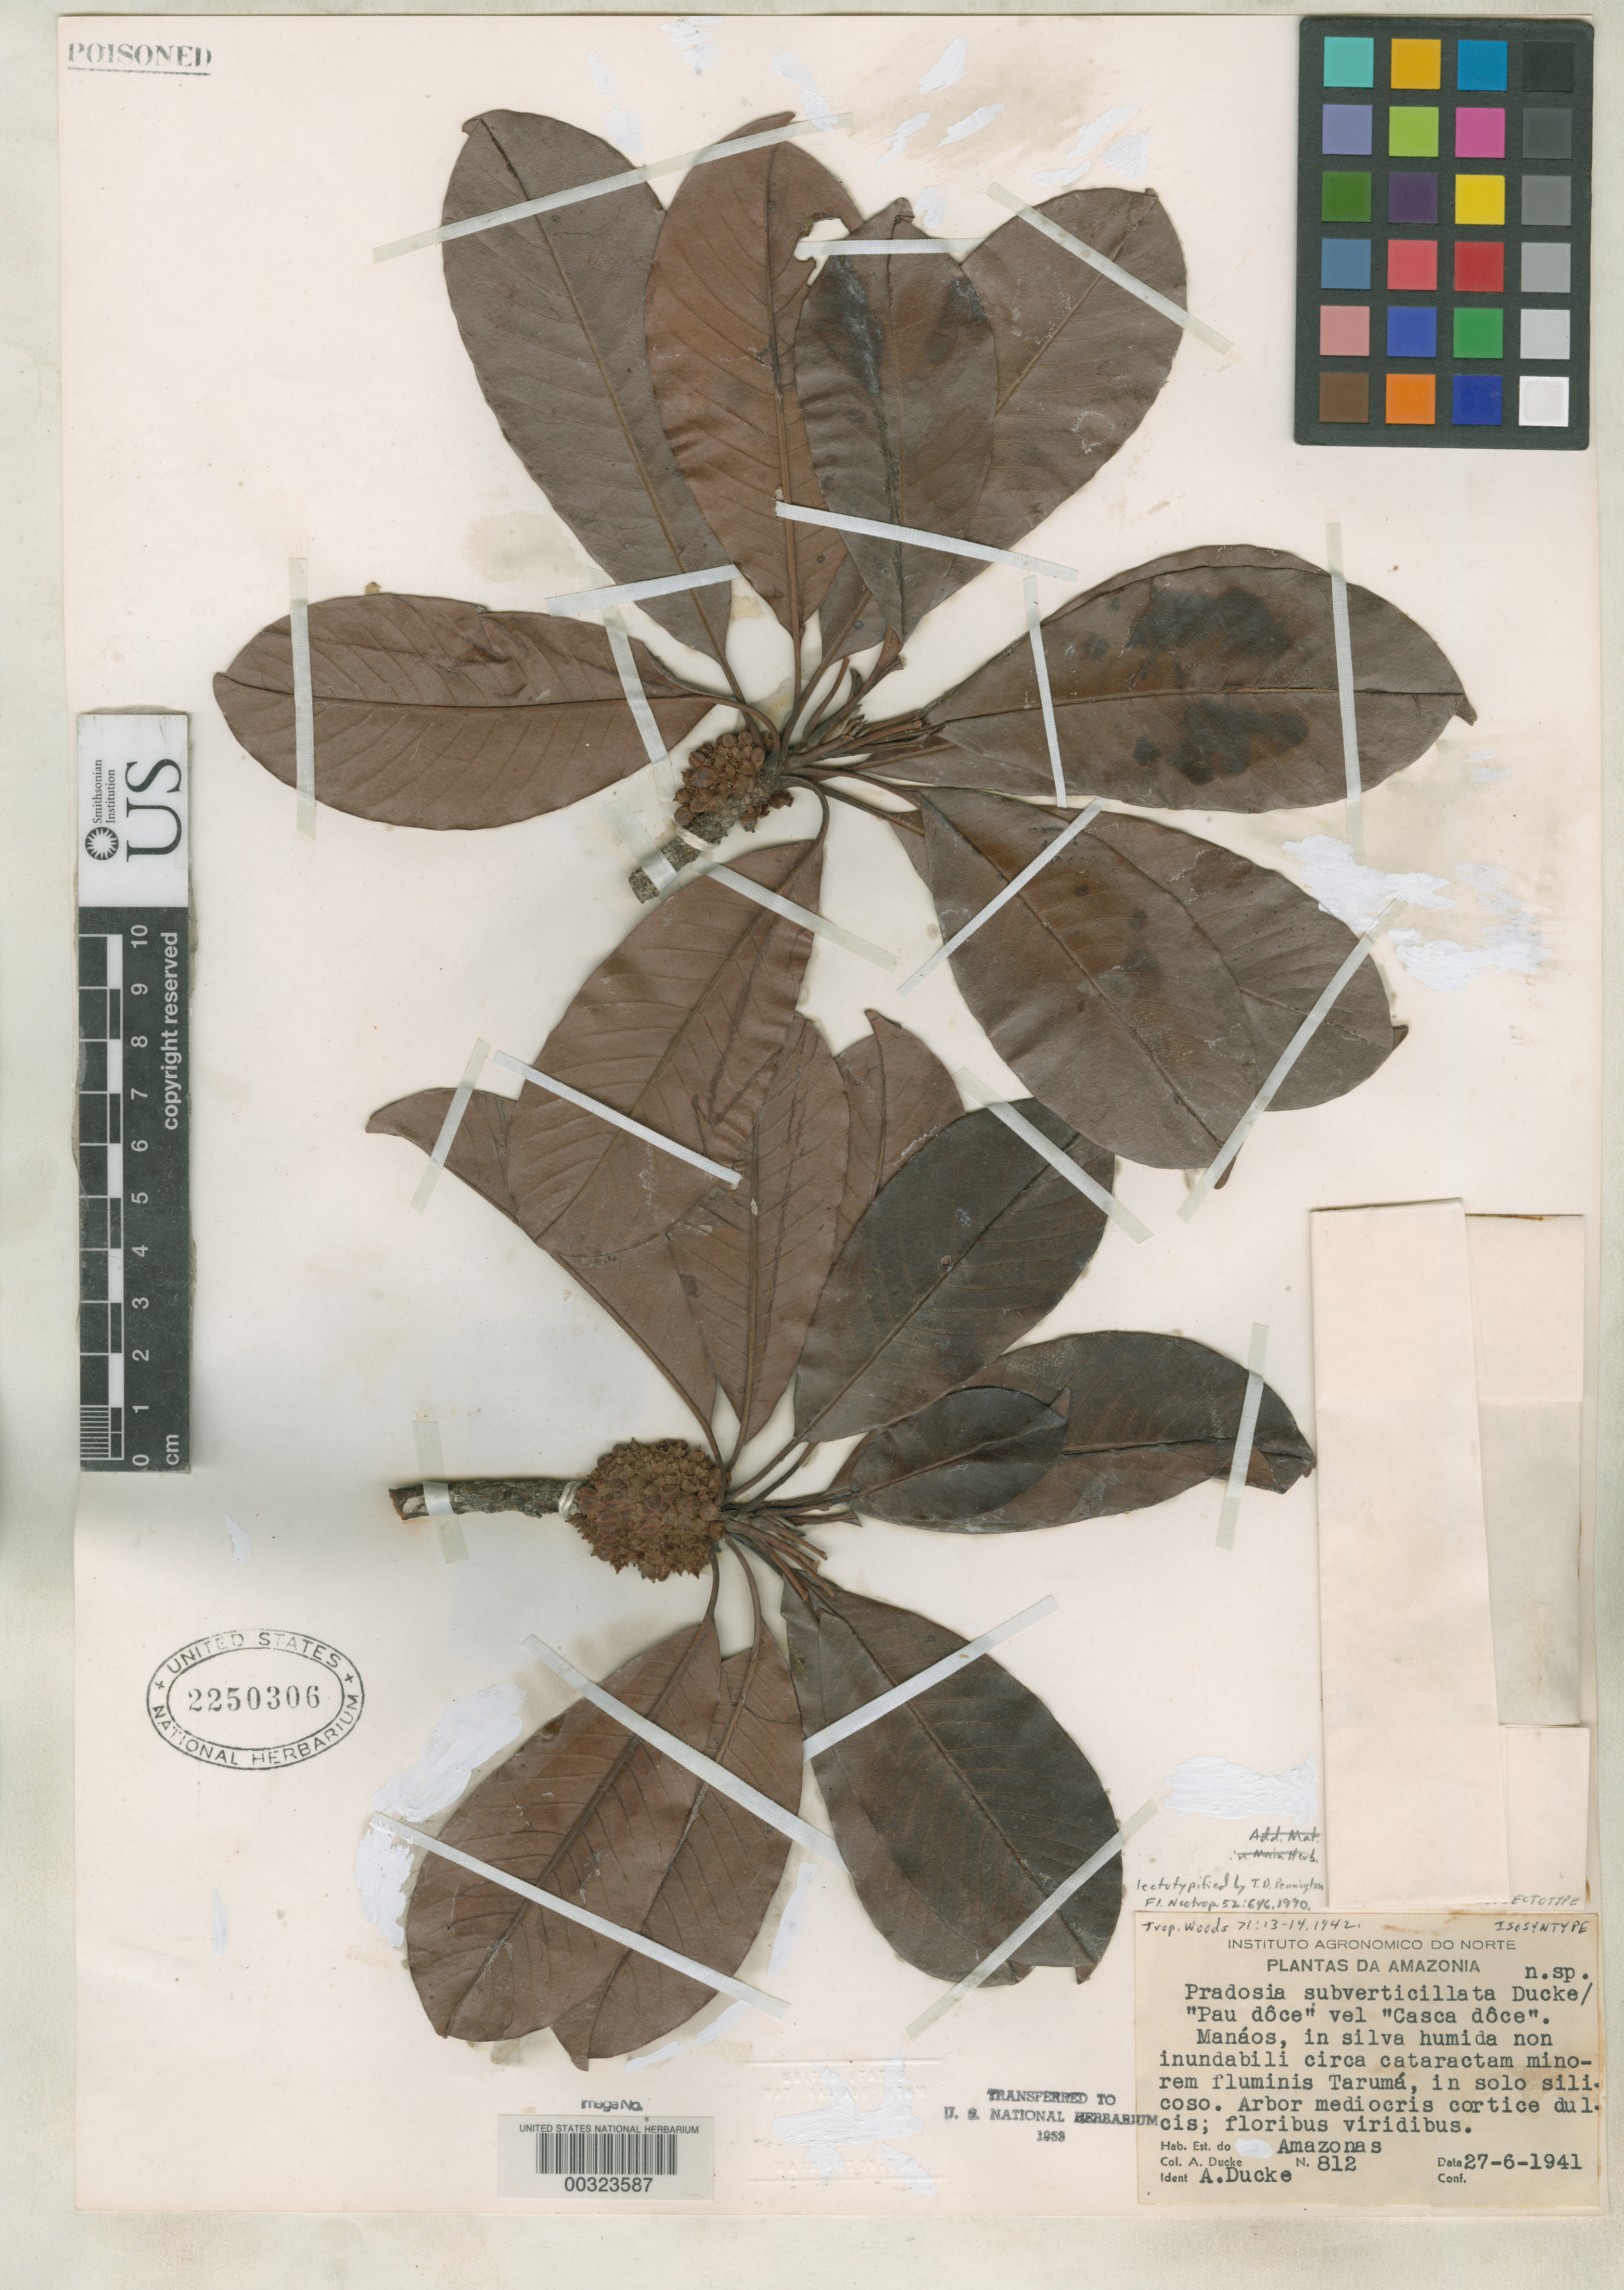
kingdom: Plantae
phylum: Tracheophyta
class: Magnoliopsida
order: Ericales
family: Sapotaceae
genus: Pradosia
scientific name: Pradosia subverticillata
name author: Ducke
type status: Isolectotype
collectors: A. Ducke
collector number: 812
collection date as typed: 27 Jun 1941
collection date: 1941-06-27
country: Colombia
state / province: Amazônas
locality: Manaos.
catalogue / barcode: US 2250306